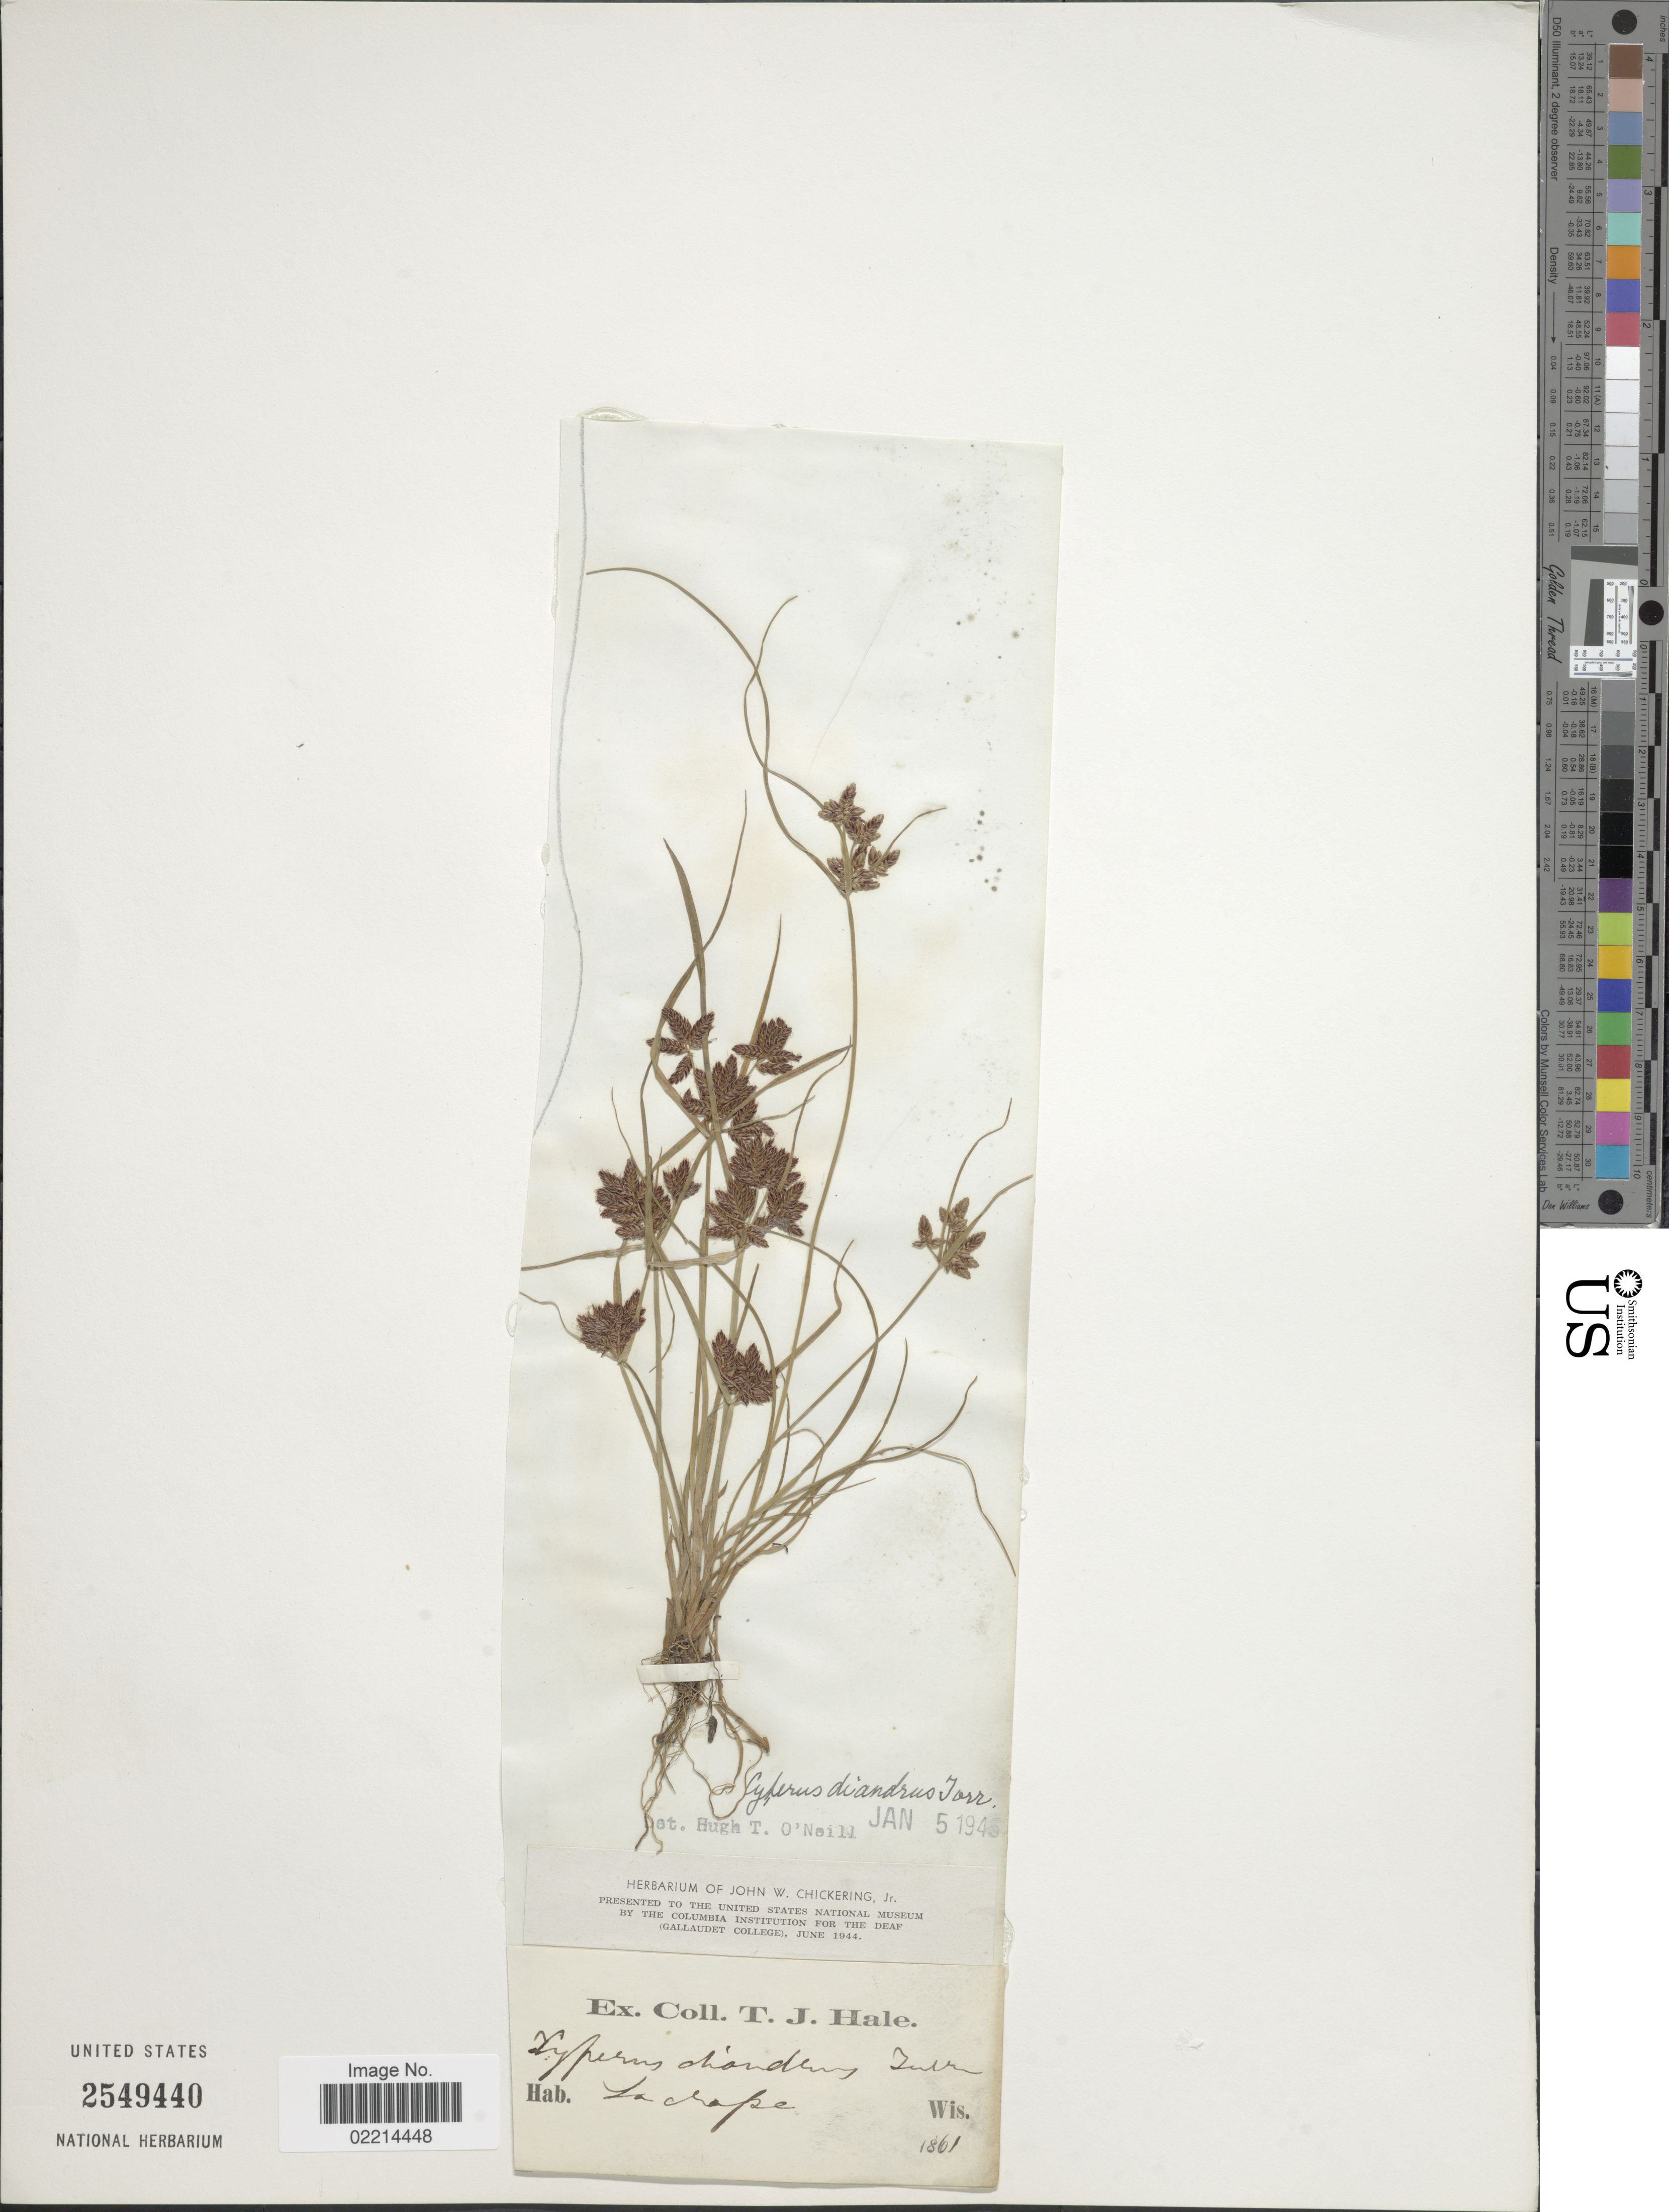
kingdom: Plantae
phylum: Tracheophyta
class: Liliopsida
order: Poales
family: Cyperaceae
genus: Cyperus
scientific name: Cyperus diandrus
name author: Torr.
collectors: T. Hale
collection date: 1861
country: United States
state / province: Wisconsin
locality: Lacrosse.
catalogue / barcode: US 2549440